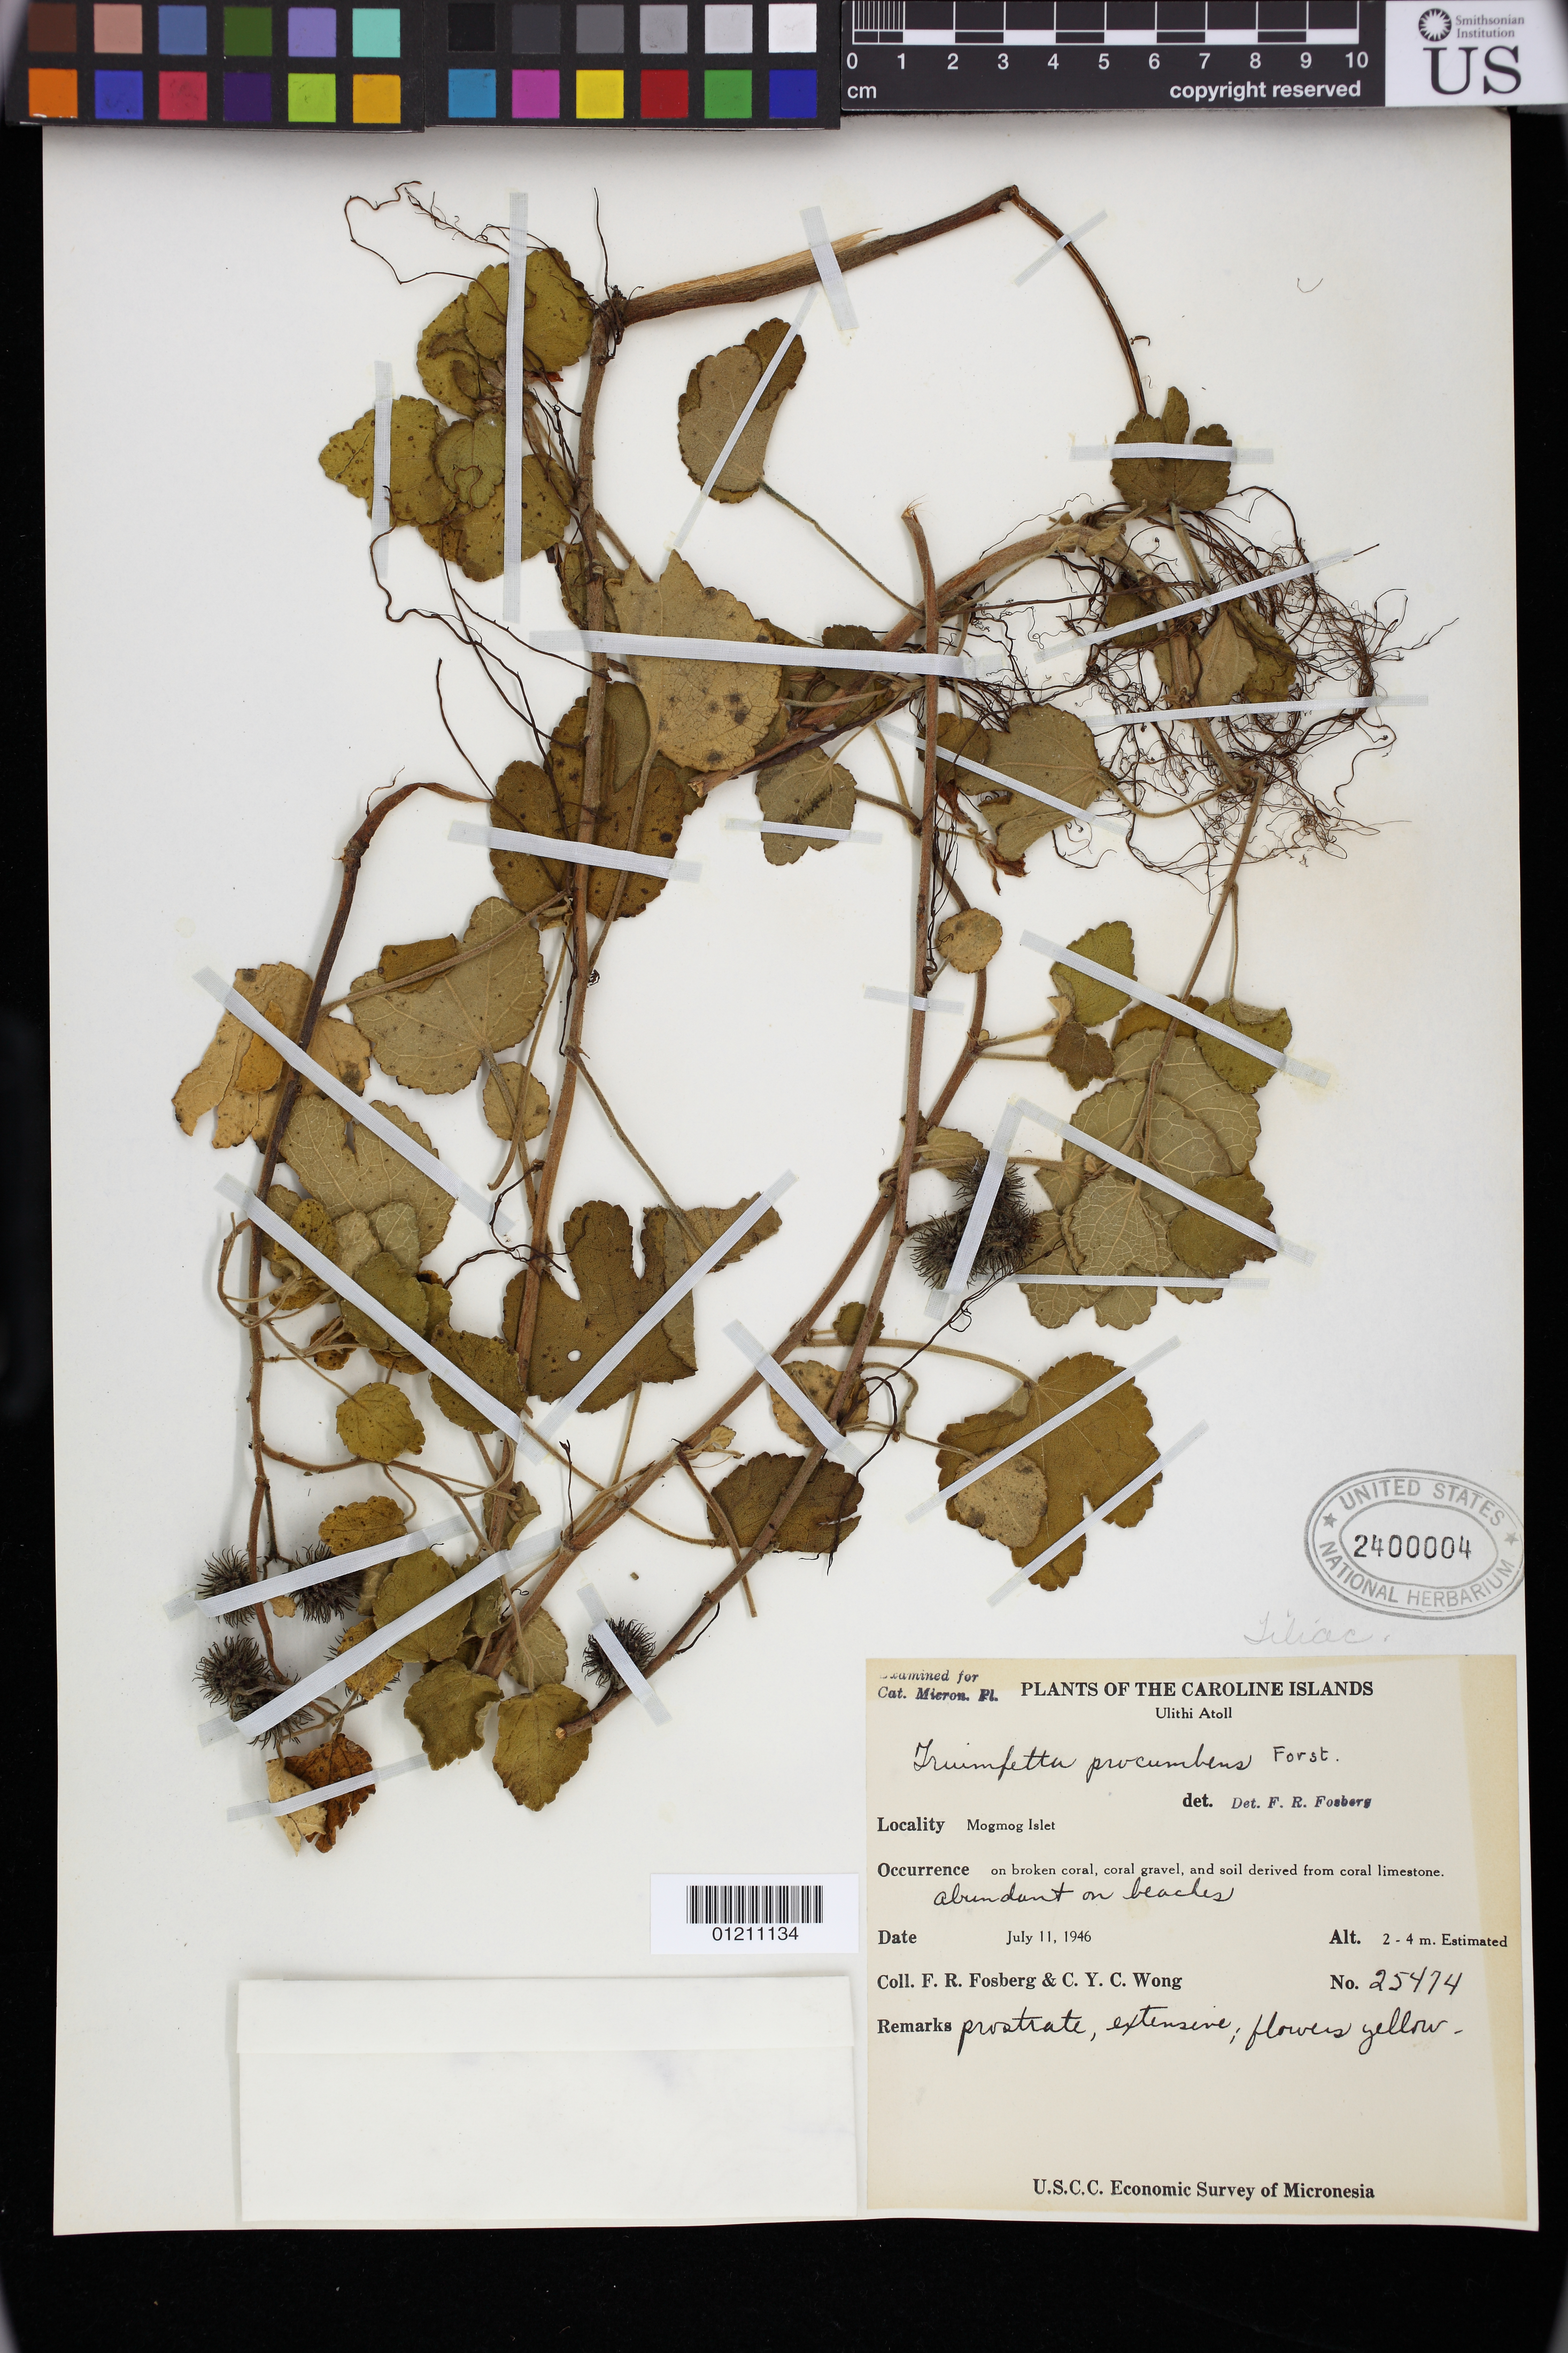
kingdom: Plantae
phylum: Tracheophyta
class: Magnoliopsida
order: Malvales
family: Malvaceae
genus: Triumfetta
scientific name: Triumfetta procumbens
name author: G. Forst.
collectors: F. R. Fosberg & C. Y. C. Wong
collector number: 25474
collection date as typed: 07 Nov 1946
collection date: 1946-11-07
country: Micronesia, Federated States of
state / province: Yap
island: Ulithi Atoll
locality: Caroline Islands: Ulithi Atoll. Mogmog Islet. On broken coral, coral gravel, and soil derived from coral limestone.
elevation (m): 2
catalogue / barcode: US 2400004